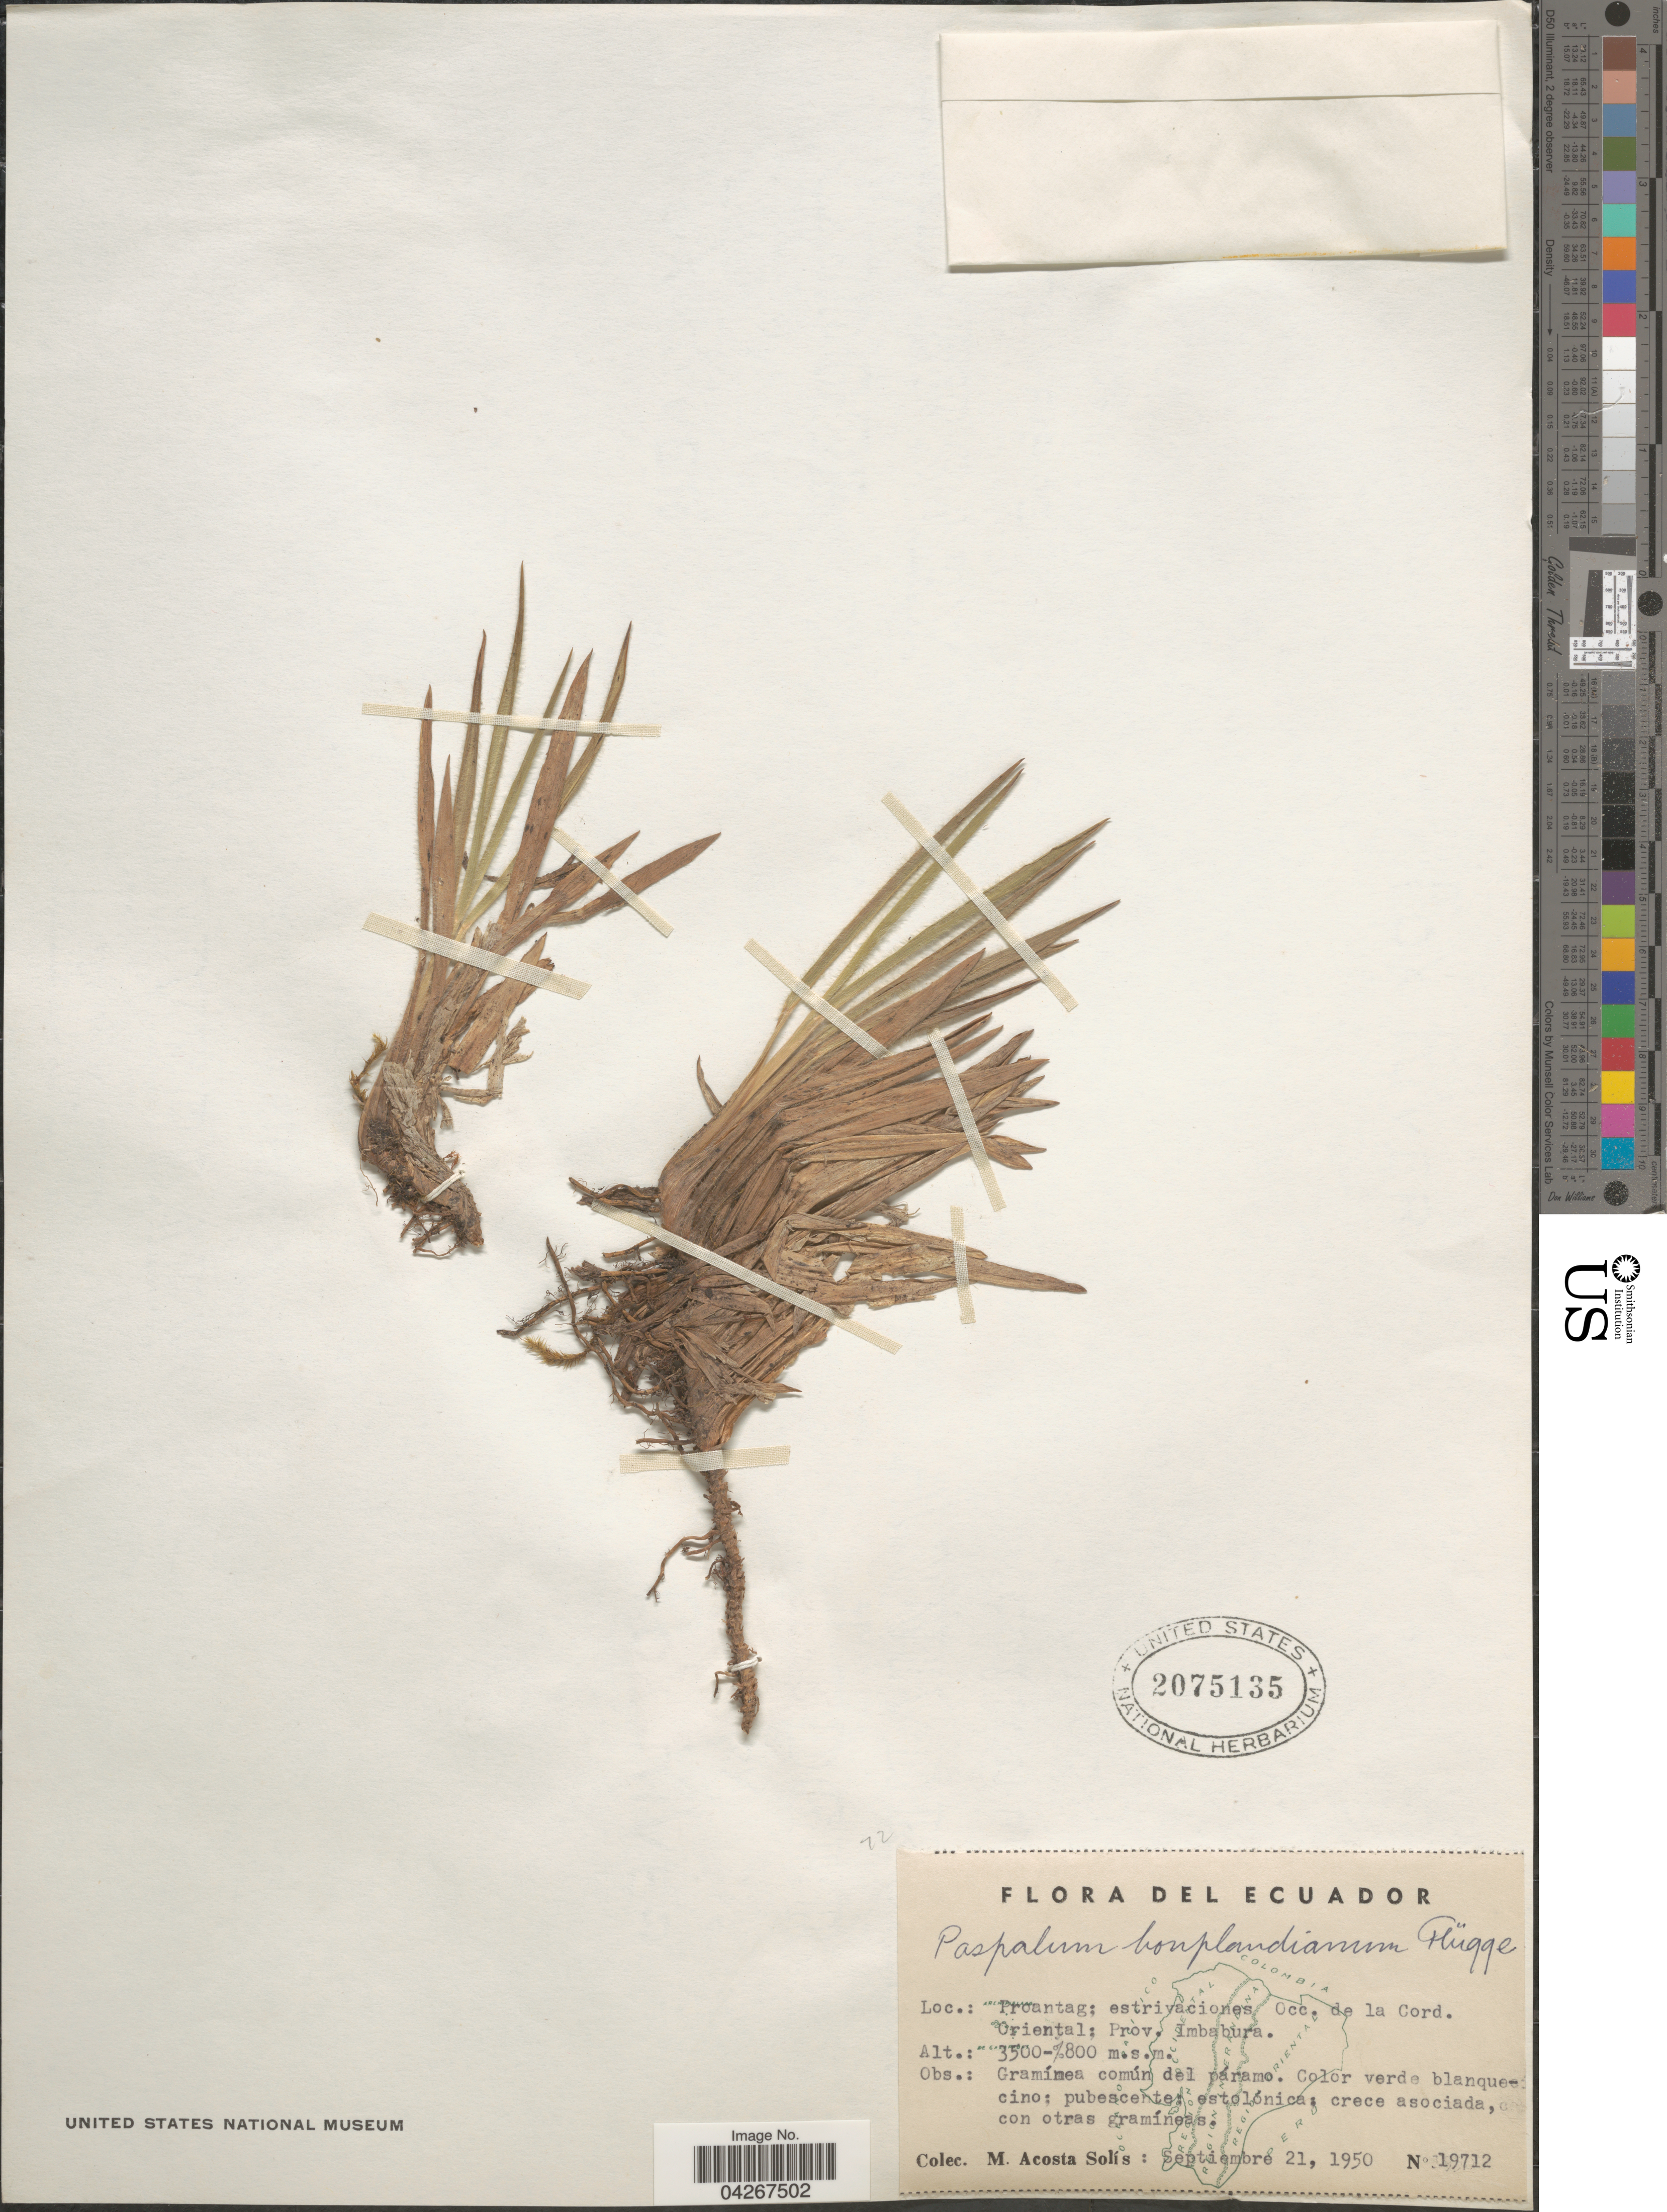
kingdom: Plantae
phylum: Tracheophyta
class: Liliopsida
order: Poales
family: Poaceae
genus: Paspalum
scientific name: Paspalum bonplandianum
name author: Flüggé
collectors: M. Acosta Solis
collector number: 19712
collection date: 1950-09-21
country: Ecuador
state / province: Imbabura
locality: Proantag; estrivaciones Occ. de la Cord. Oriental.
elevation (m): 800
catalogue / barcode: US 2075135